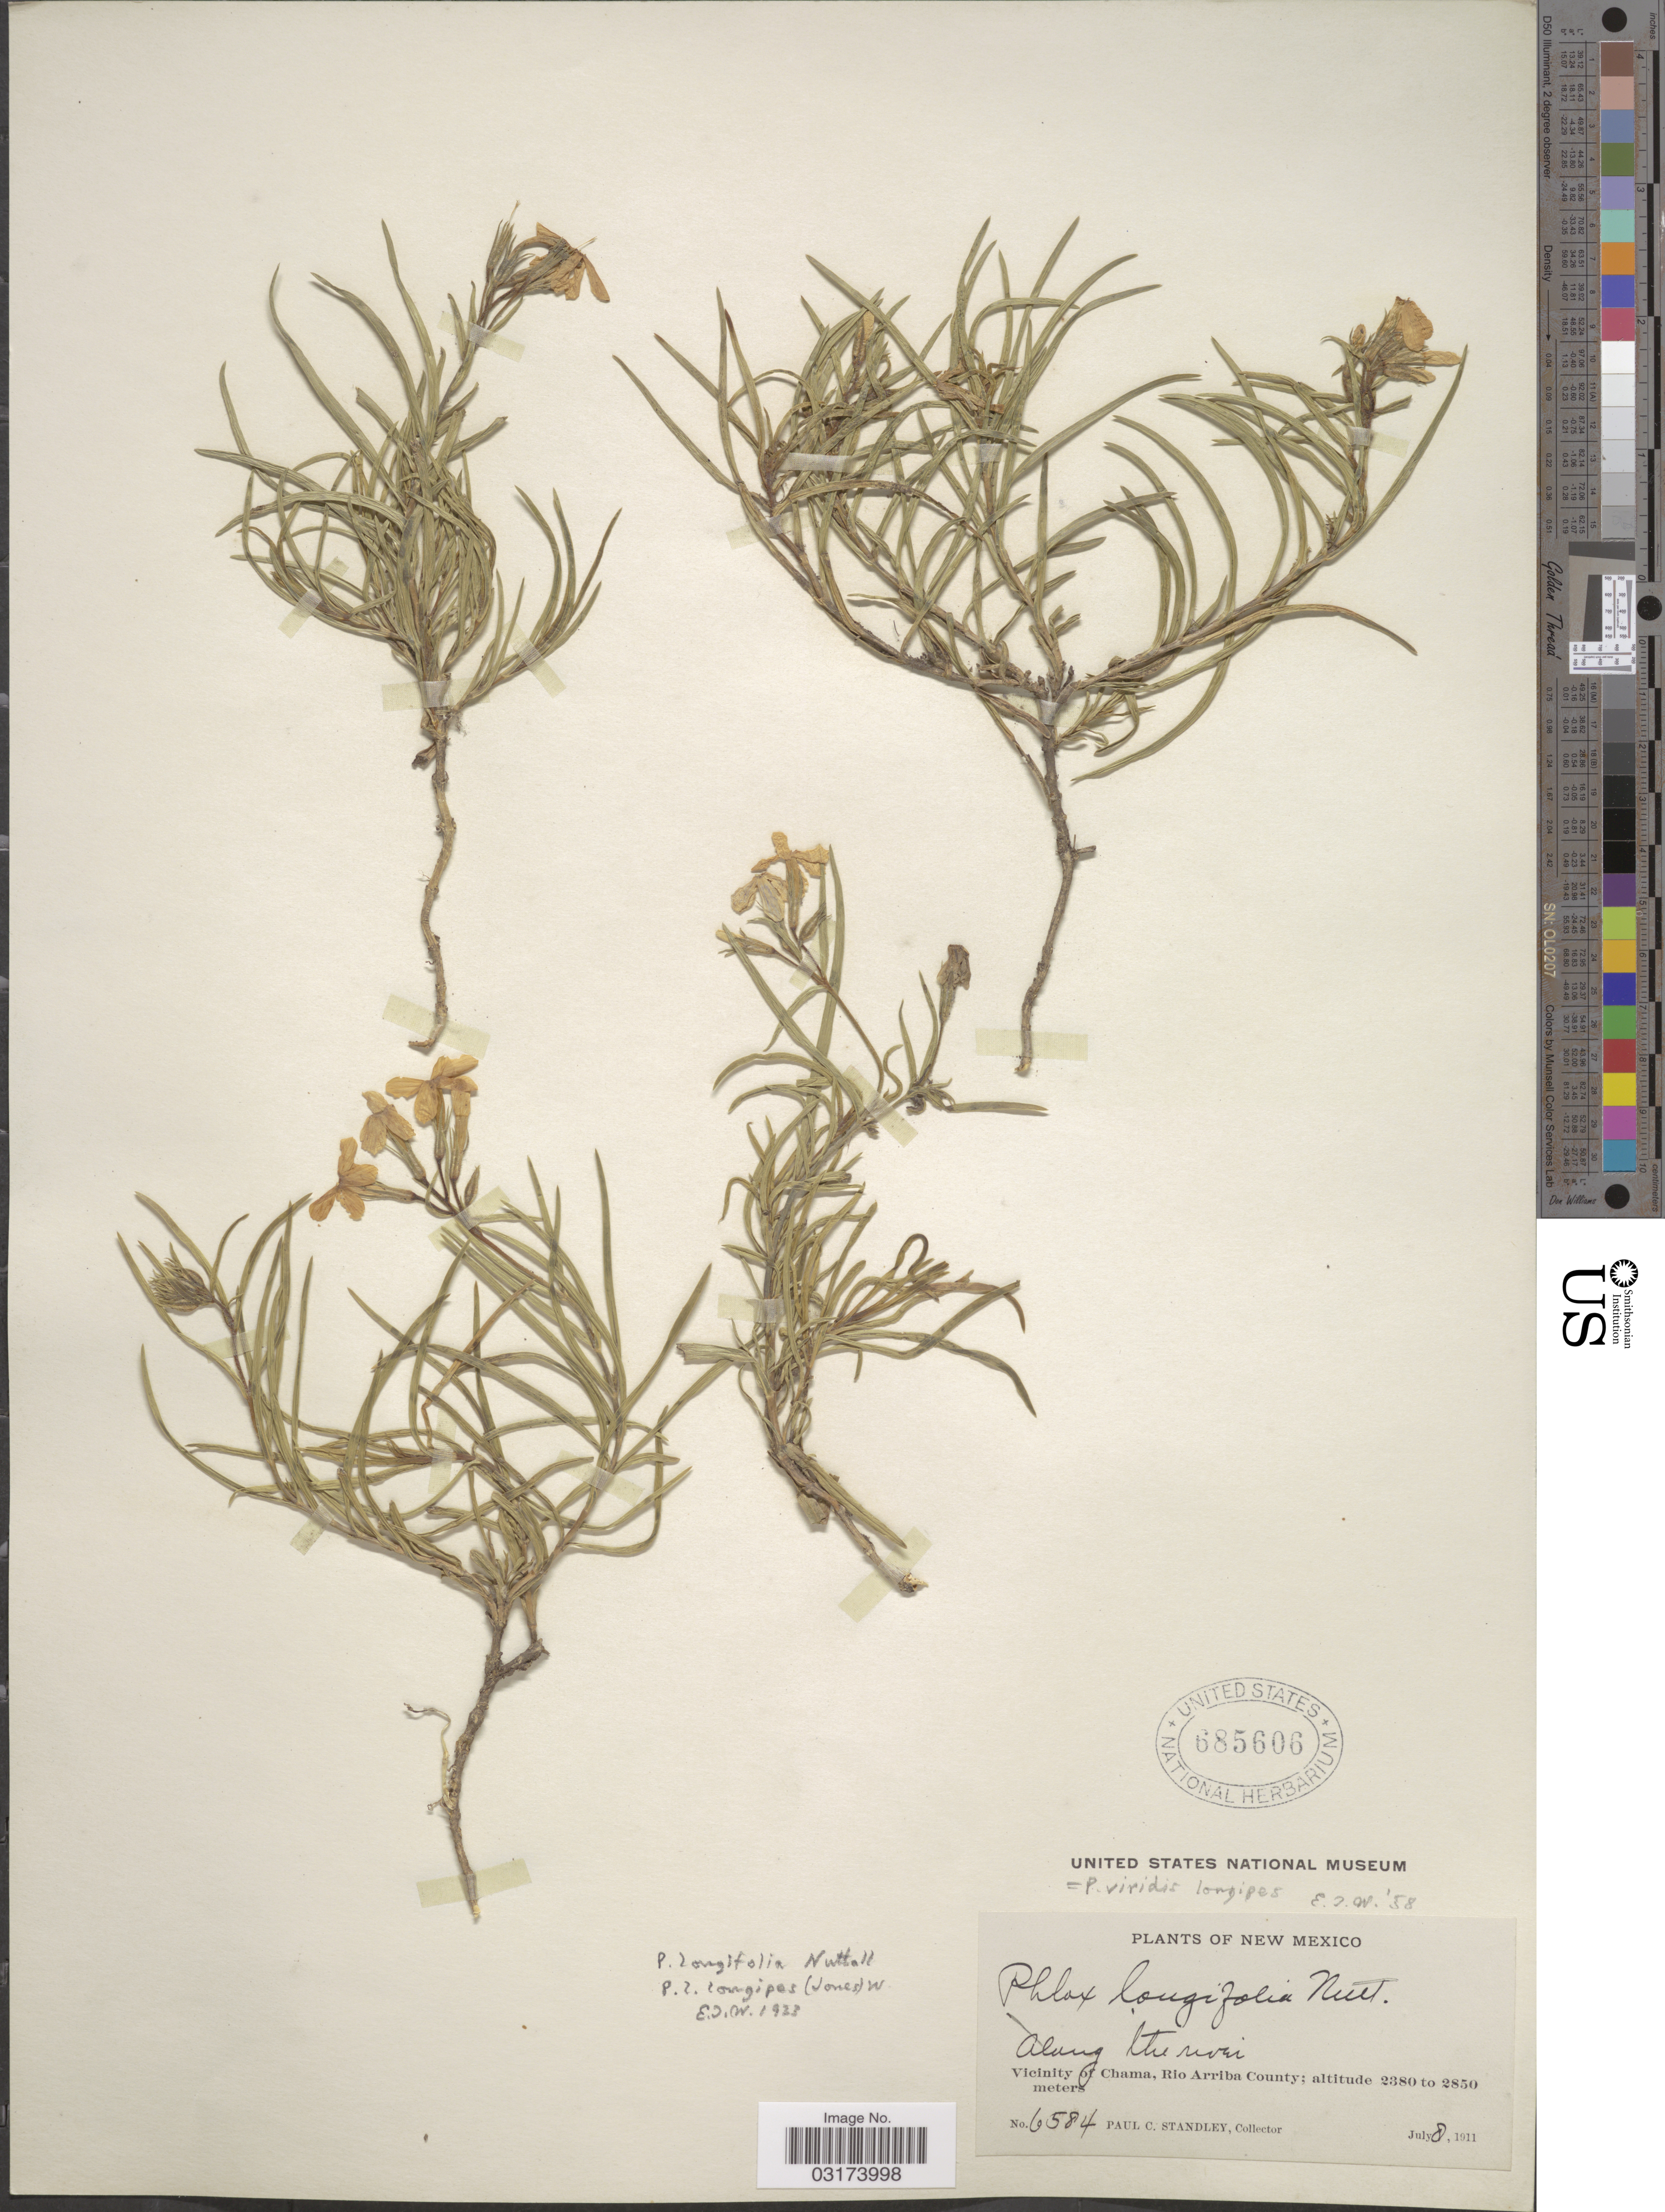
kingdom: Plantae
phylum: Tracheophyta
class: Magnoliopsida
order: Ericales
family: Polemoniaceae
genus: Phlox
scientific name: Phlox caryophylla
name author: Wherry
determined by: Mayfield, M. H.; Ferguson, C. J.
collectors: P. C. Standley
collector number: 6584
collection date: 1911-07-08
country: United States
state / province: New Mexico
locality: Along the river, Vicinity of Chama, Rio Arriba County.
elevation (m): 2380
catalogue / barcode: US 685606